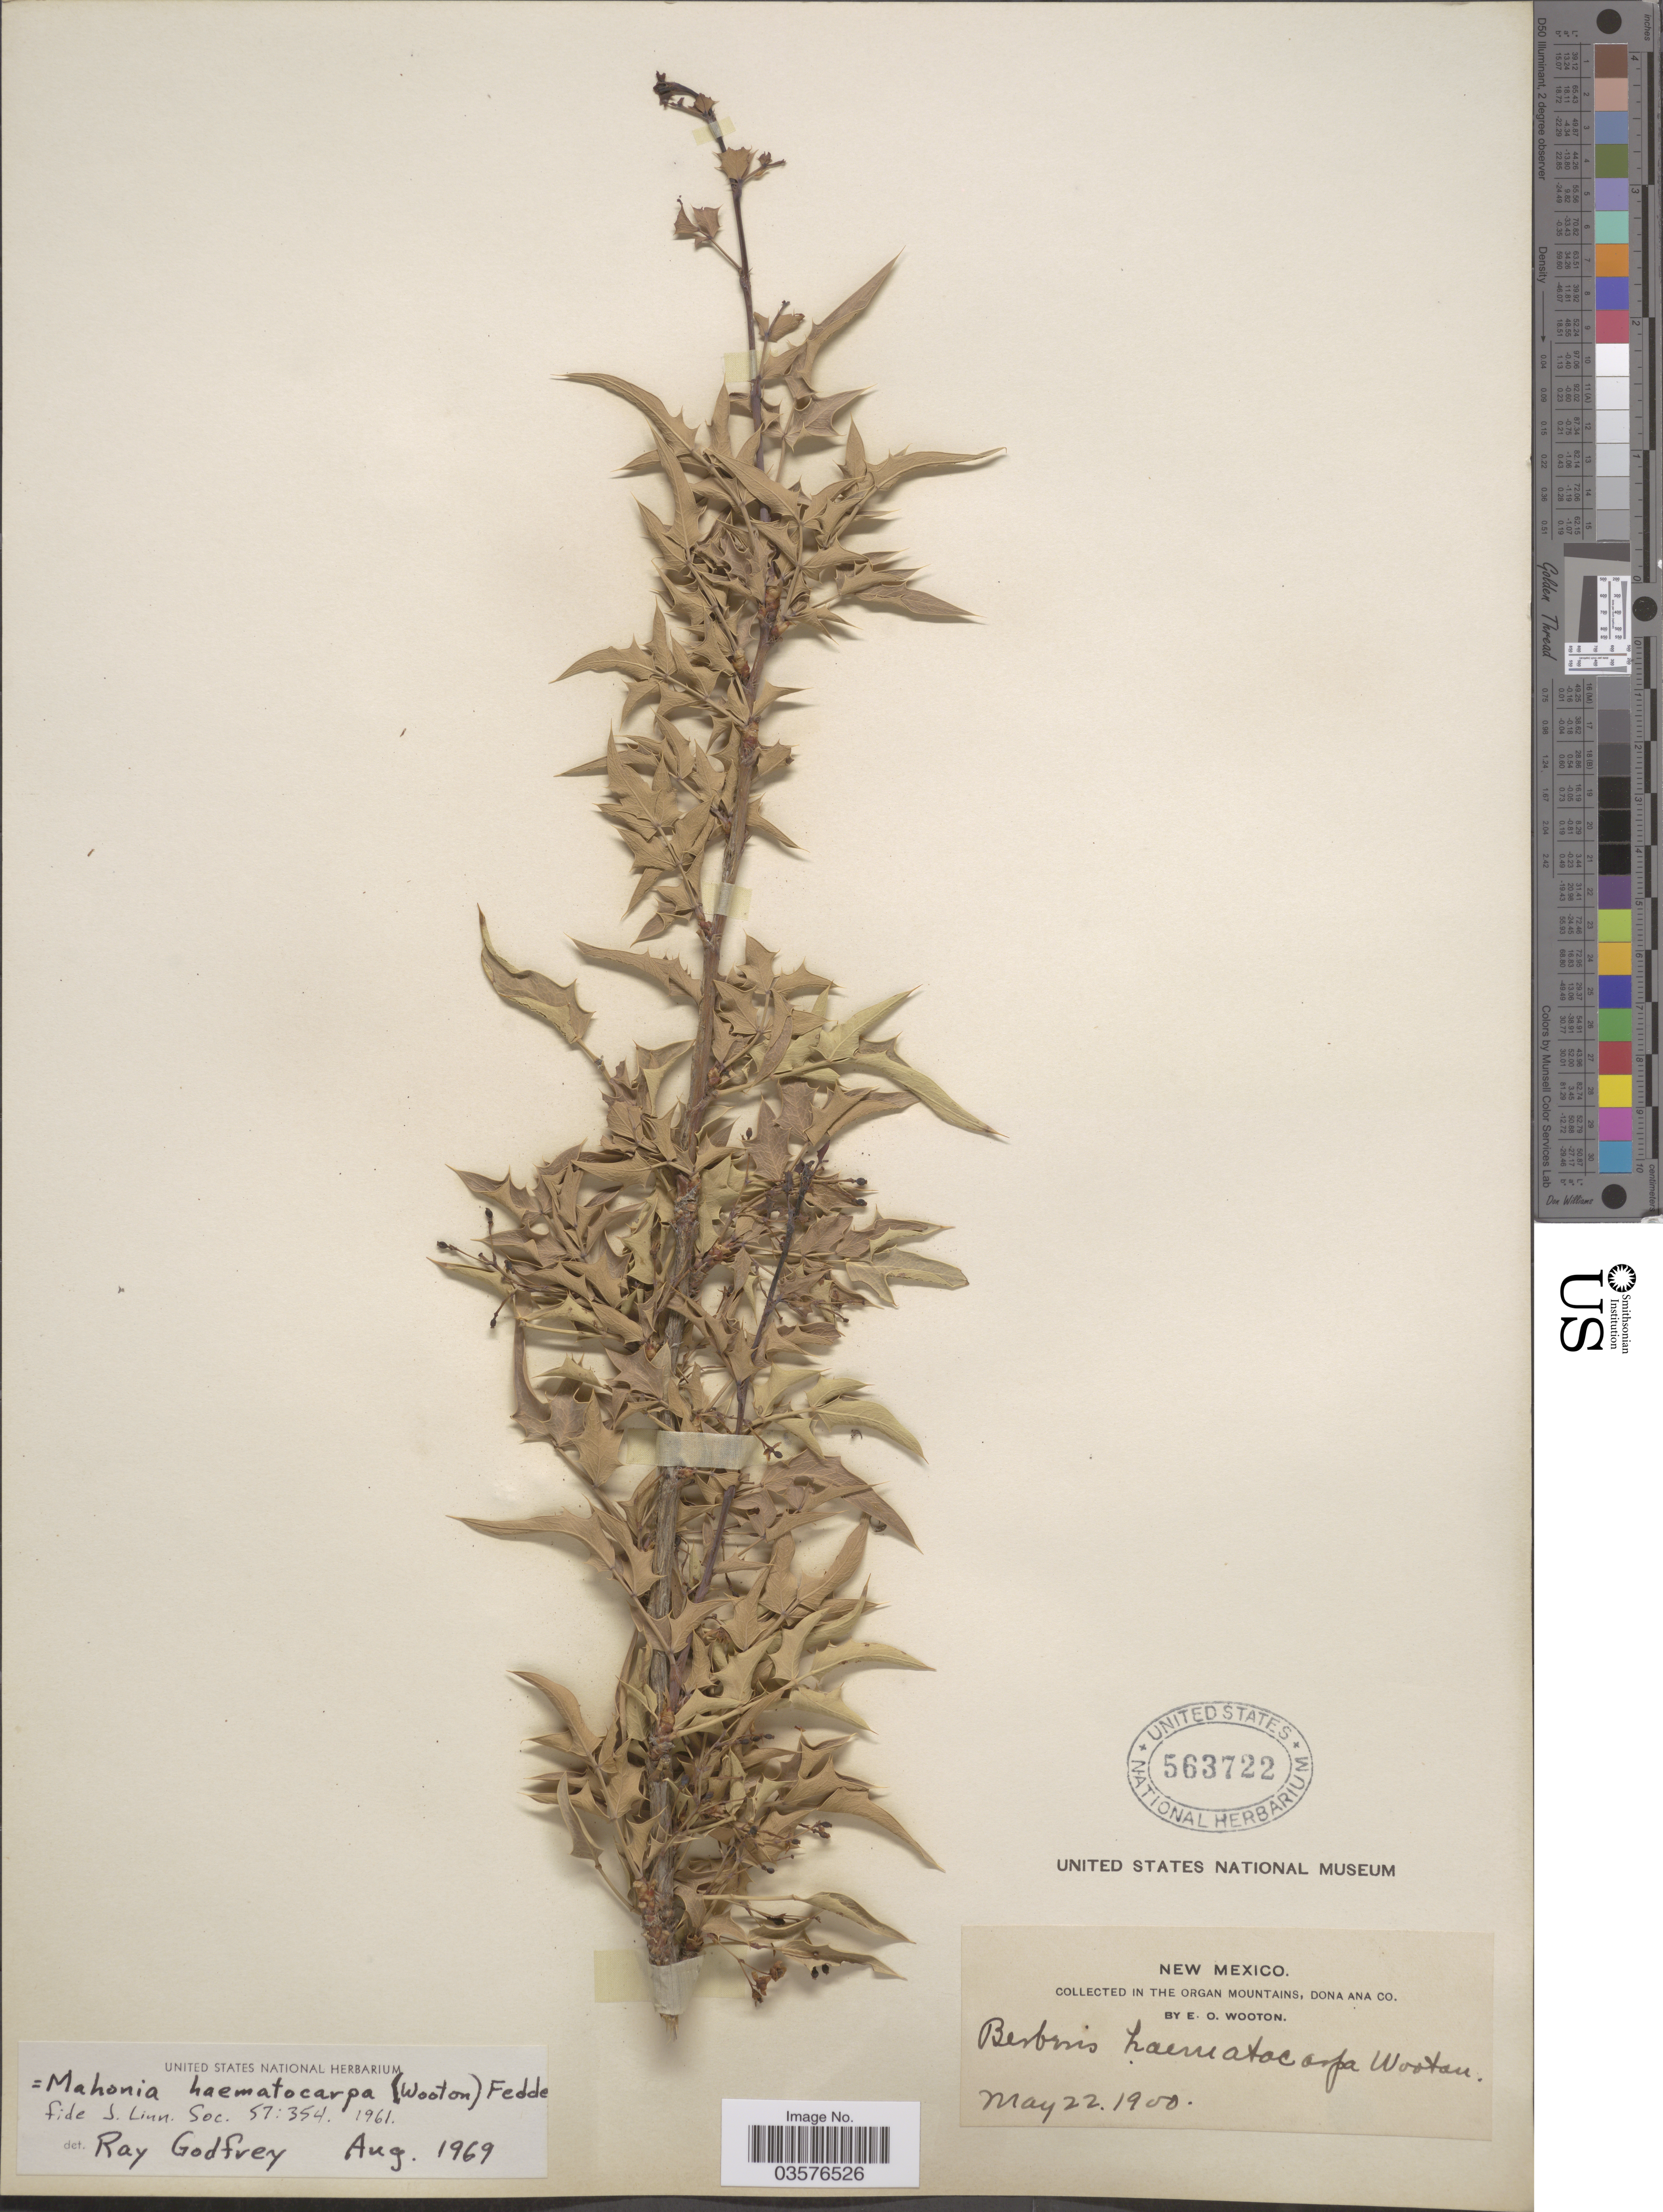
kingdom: Plantae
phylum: Tracheophyta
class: Magnoliopsida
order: Ranunculales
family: Berberidaceae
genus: Mahonia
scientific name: Mahonia haematocarpa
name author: (Wooton) Fedde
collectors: E. O. Wooton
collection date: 1900-05-22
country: United States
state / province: New Mexico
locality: In The Organ Mountains, Dona Ana Co.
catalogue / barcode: US 563722